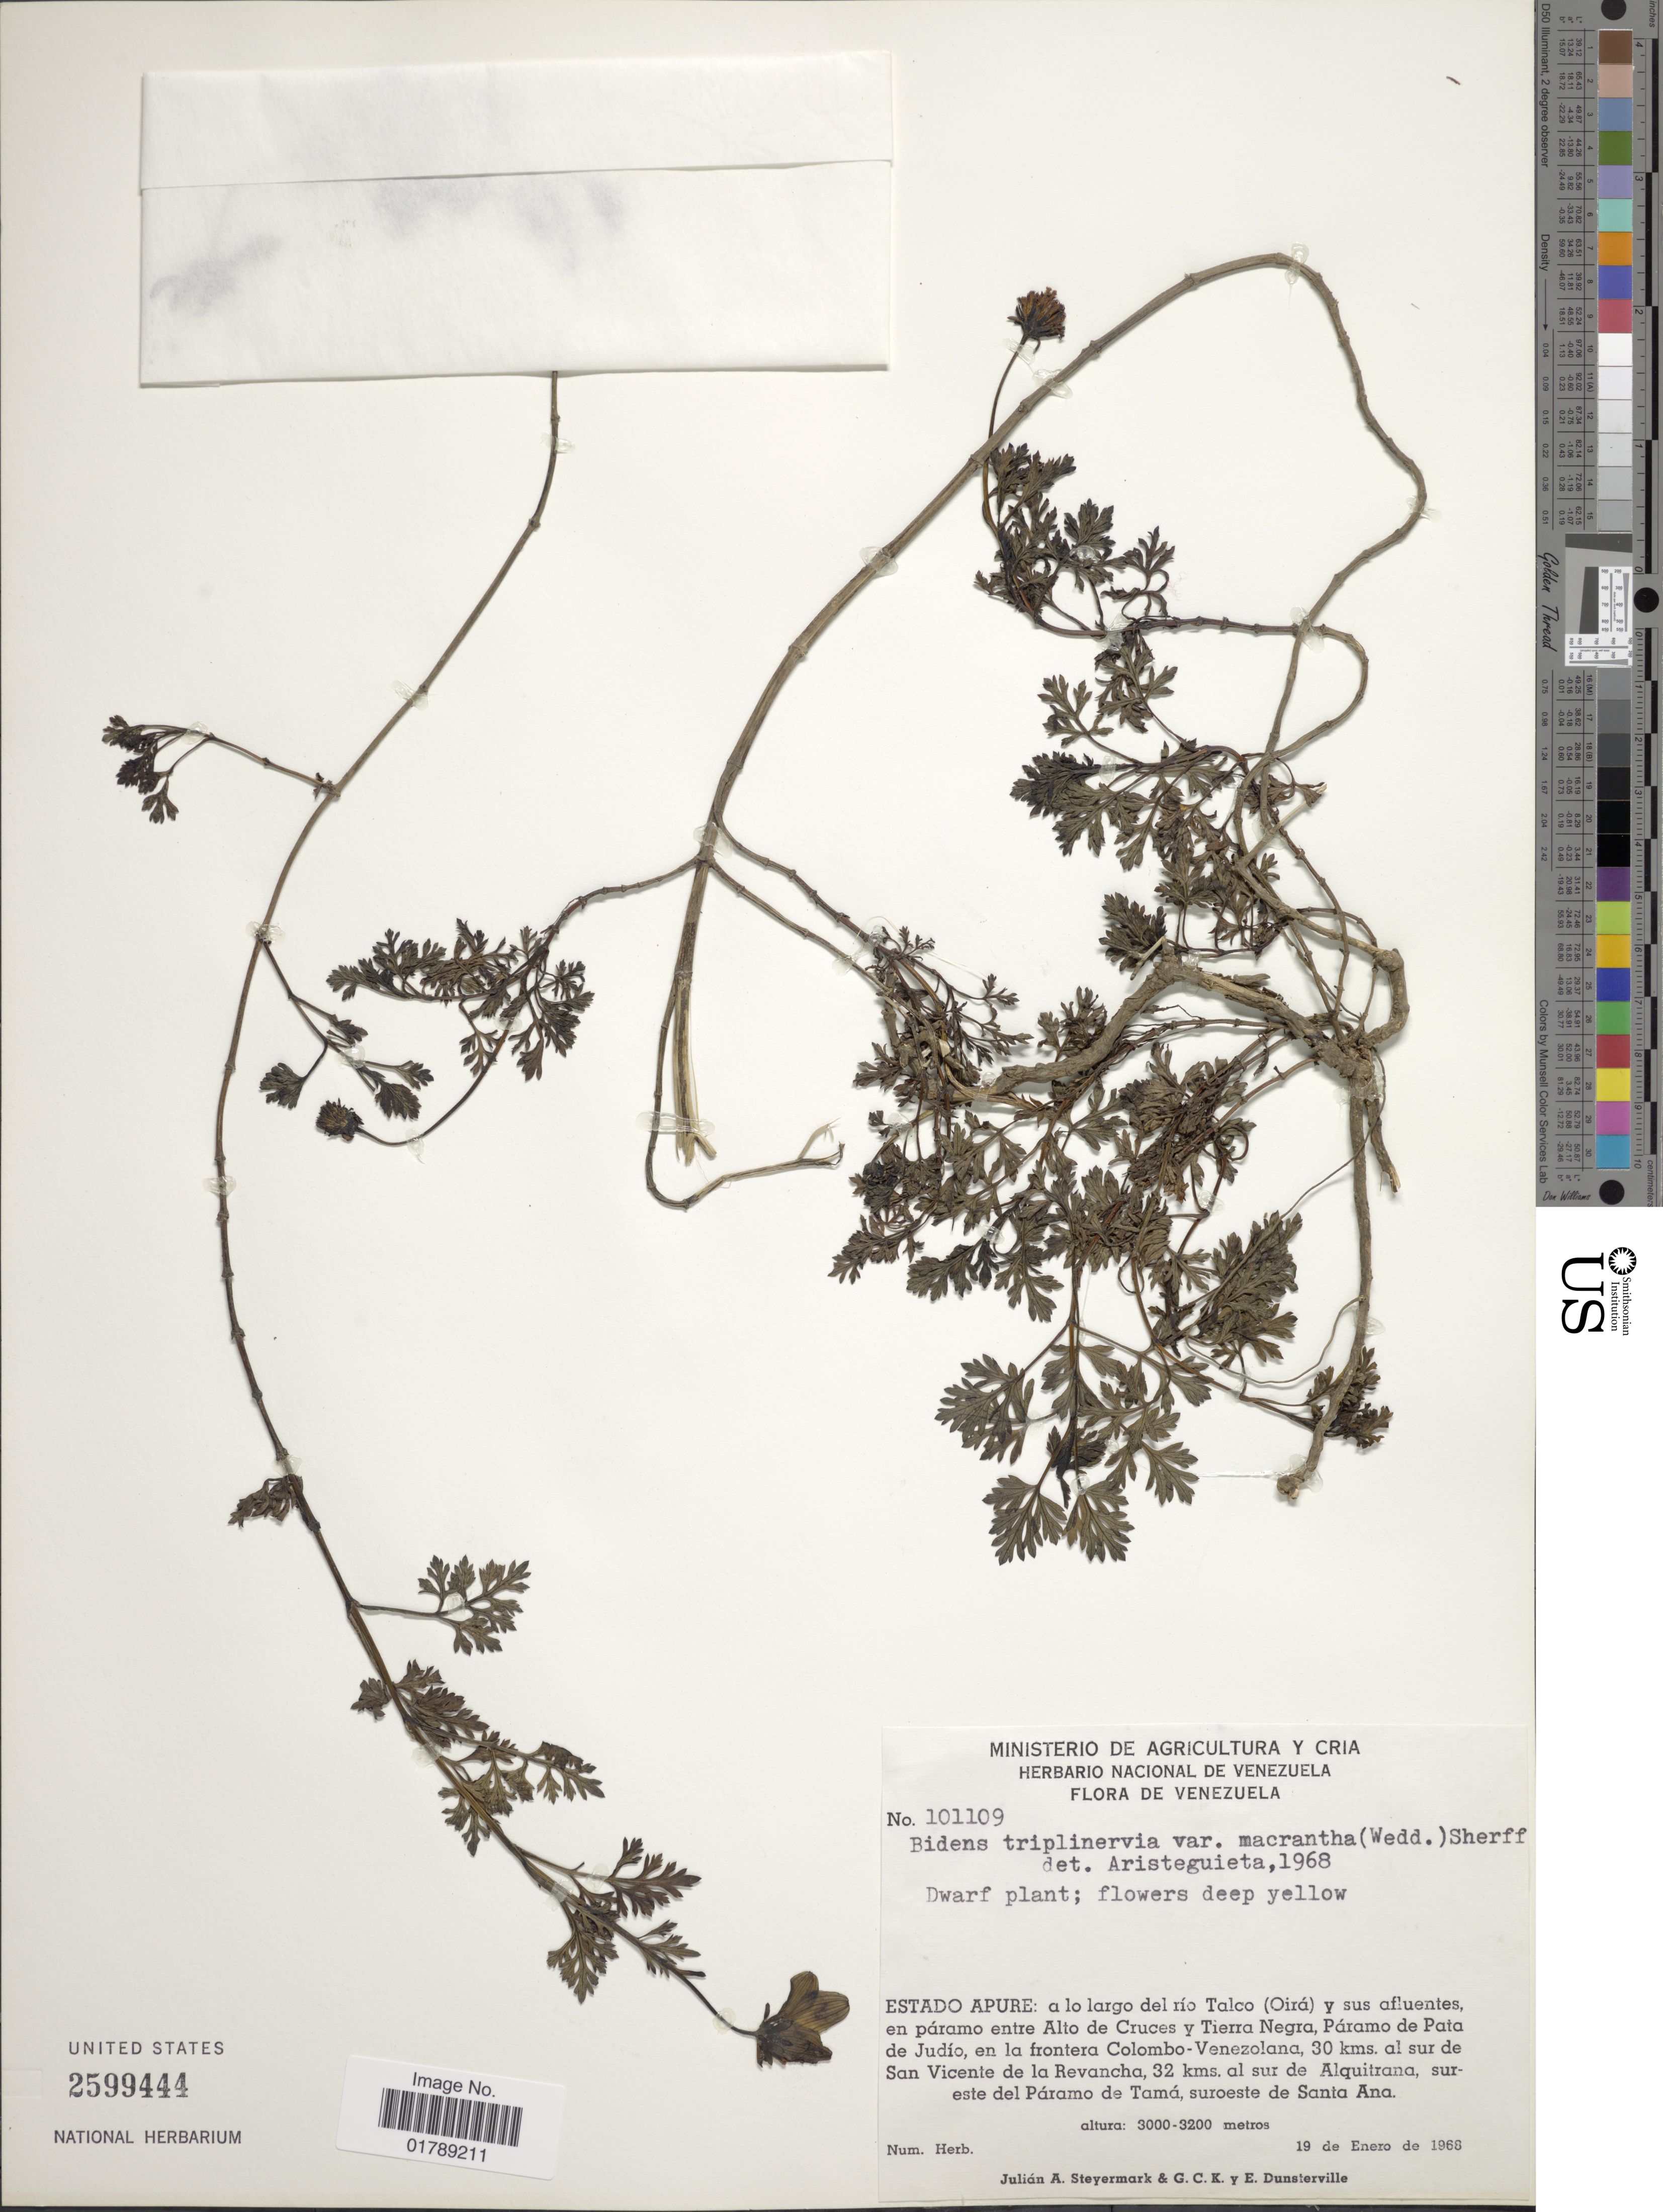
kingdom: Plantae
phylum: Tracheophyta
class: Magnoliopsida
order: Asterales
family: Asteraceae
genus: Bidens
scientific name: Bidens triplinervia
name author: Kunth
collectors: J. Steyermark, G. C. K. Dunsterville & E. Dunsterville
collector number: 101109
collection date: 1968-01-19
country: Venezuela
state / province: Apure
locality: A lo largo del río Talco (Oirá) y sus afluentes en páramo entre Alto de Cruces y Tierra Negra, Páramo de Pata de Judío, en la frontera Colombo-Venezolana, 30 kms. al sur de San Vicente de la Revancha, 32 kms. al sur de Alquitrana, sureste del Páramo de Tamá, suroeste de Santa Ana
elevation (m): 3000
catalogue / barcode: US 2599444